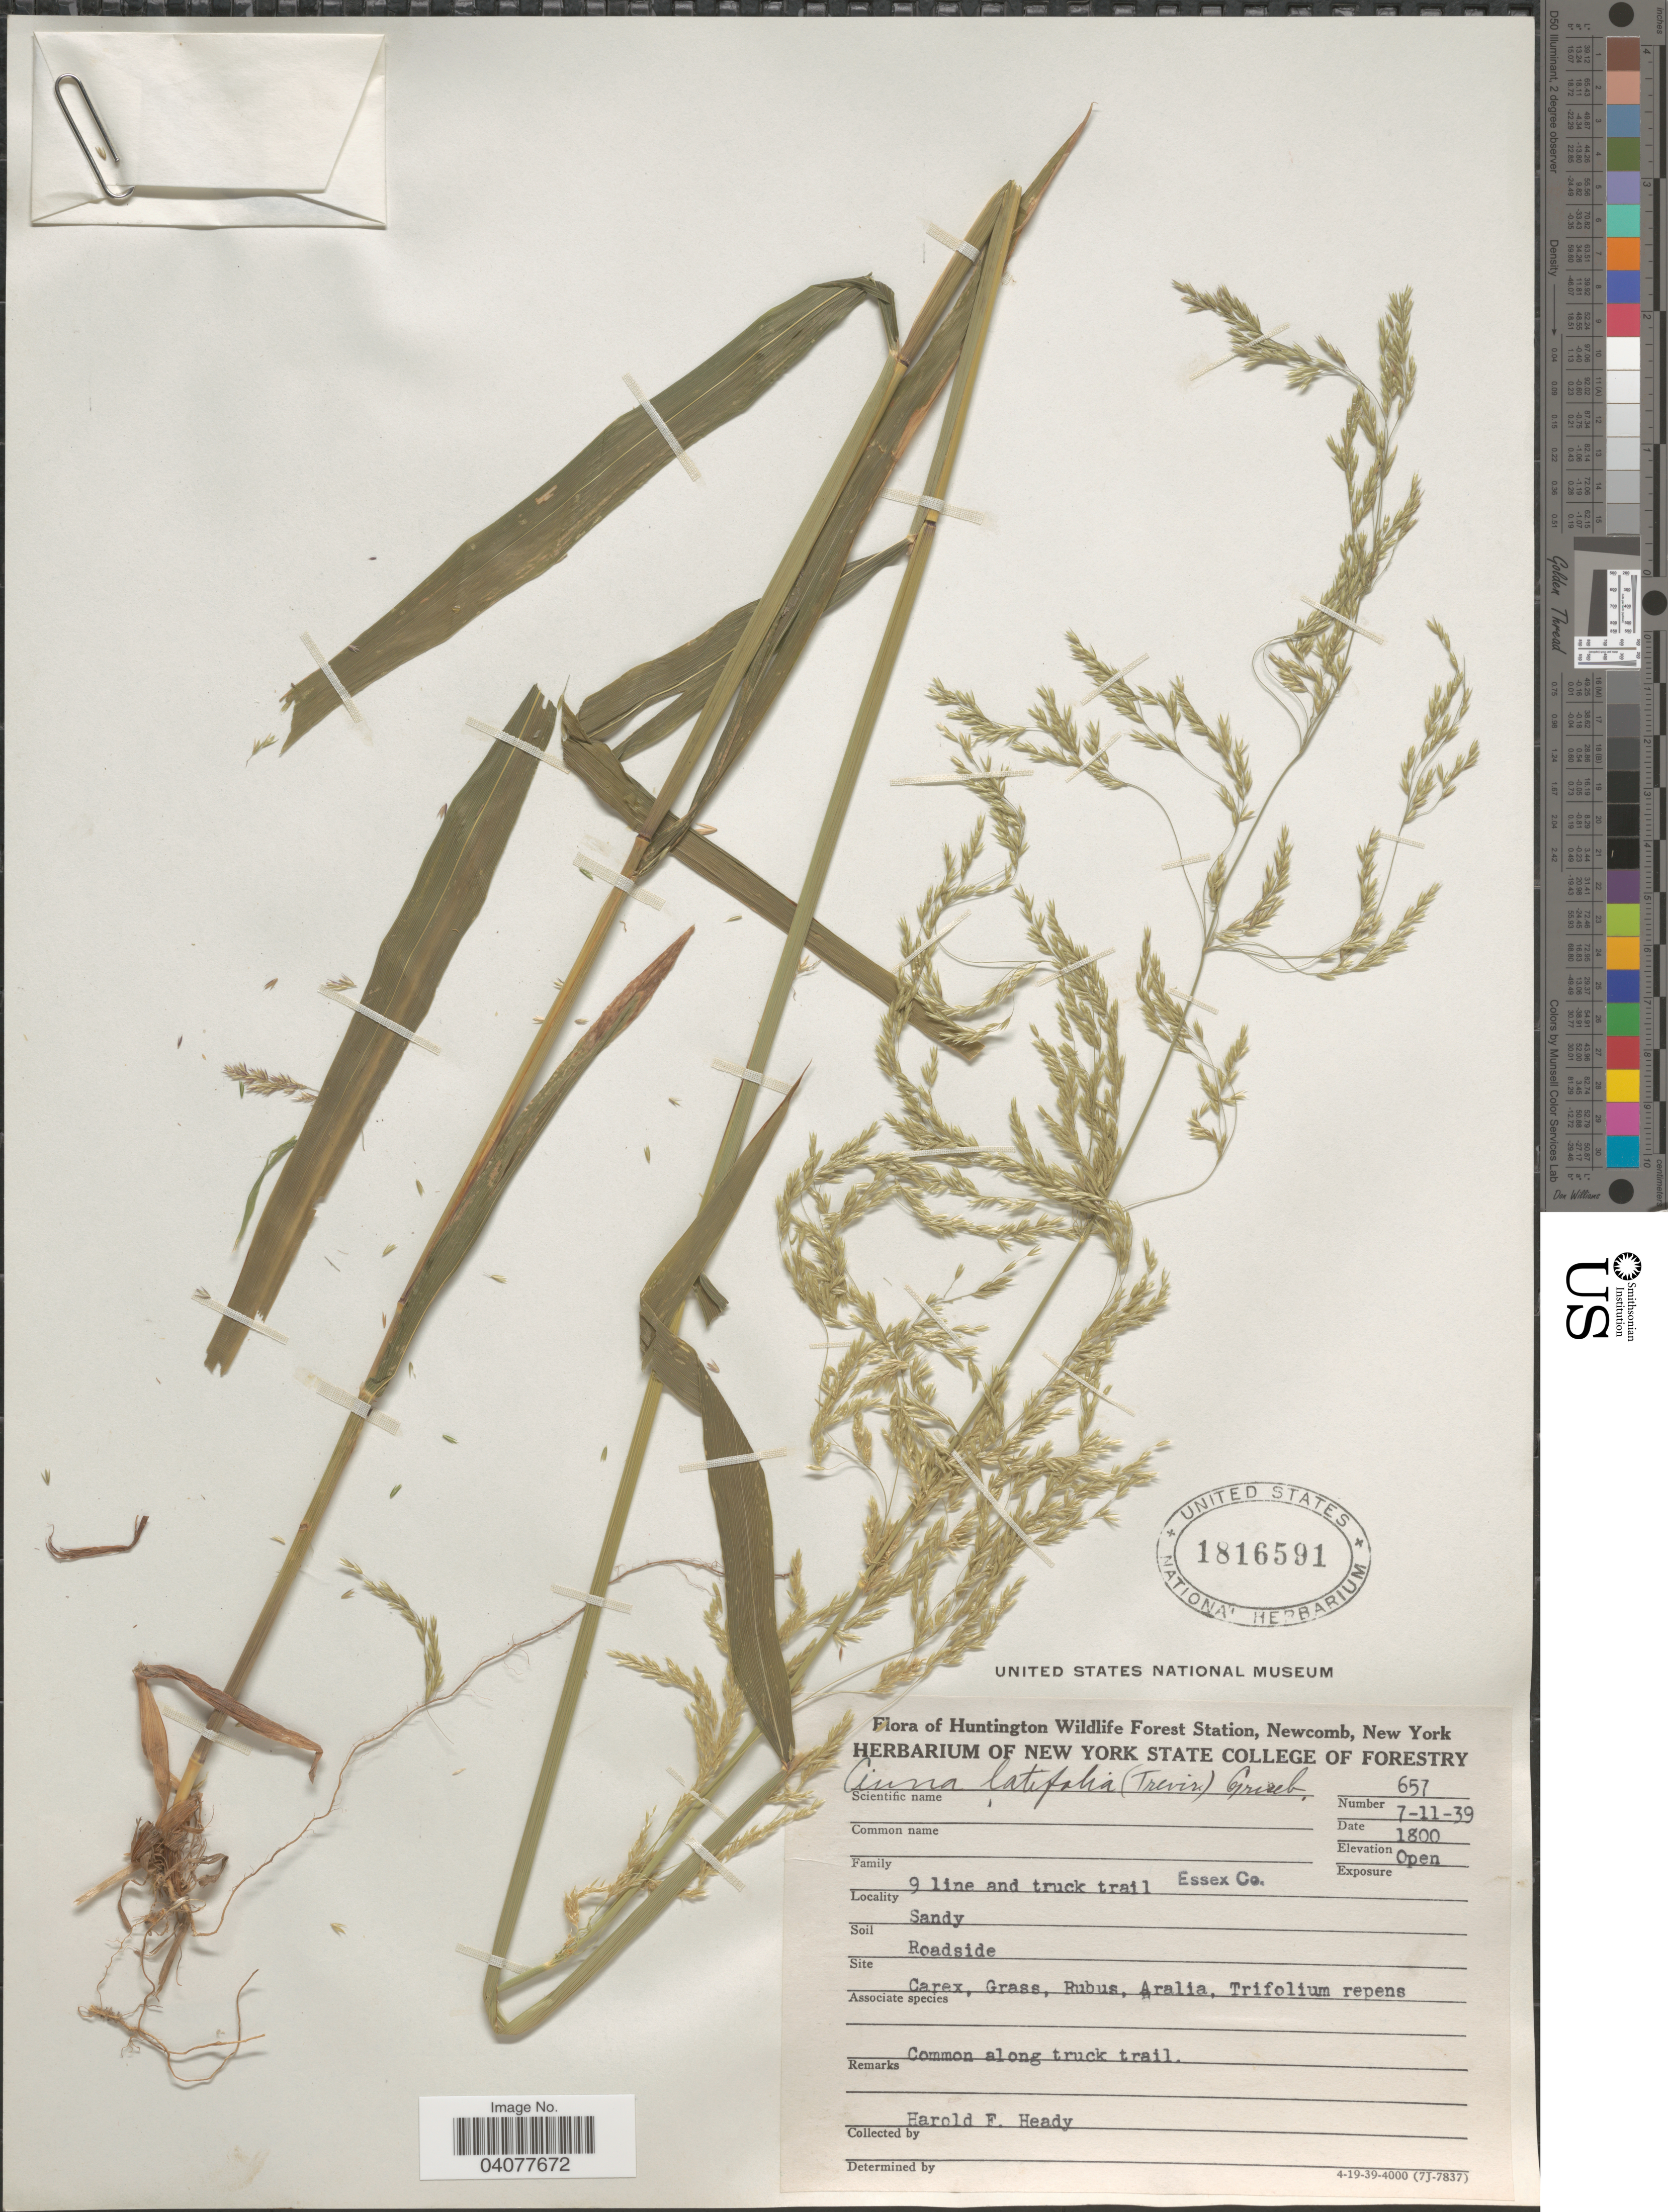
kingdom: Plantae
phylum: Tracheophyta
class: Liliopsida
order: Poales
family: Poaceae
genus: Cinna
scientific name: Cinna latifolia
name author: (Trevir. ex Goeppert) Griseb.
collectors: H. Heady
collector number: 657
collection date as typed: Transcribed d/m/y: 11/7/39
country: United States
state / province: New York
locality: Huntington Wildlife Forest Station, Newcomb. 9 line and truck trail Essex Co. Common along truck trail.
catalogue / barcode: US 1816591